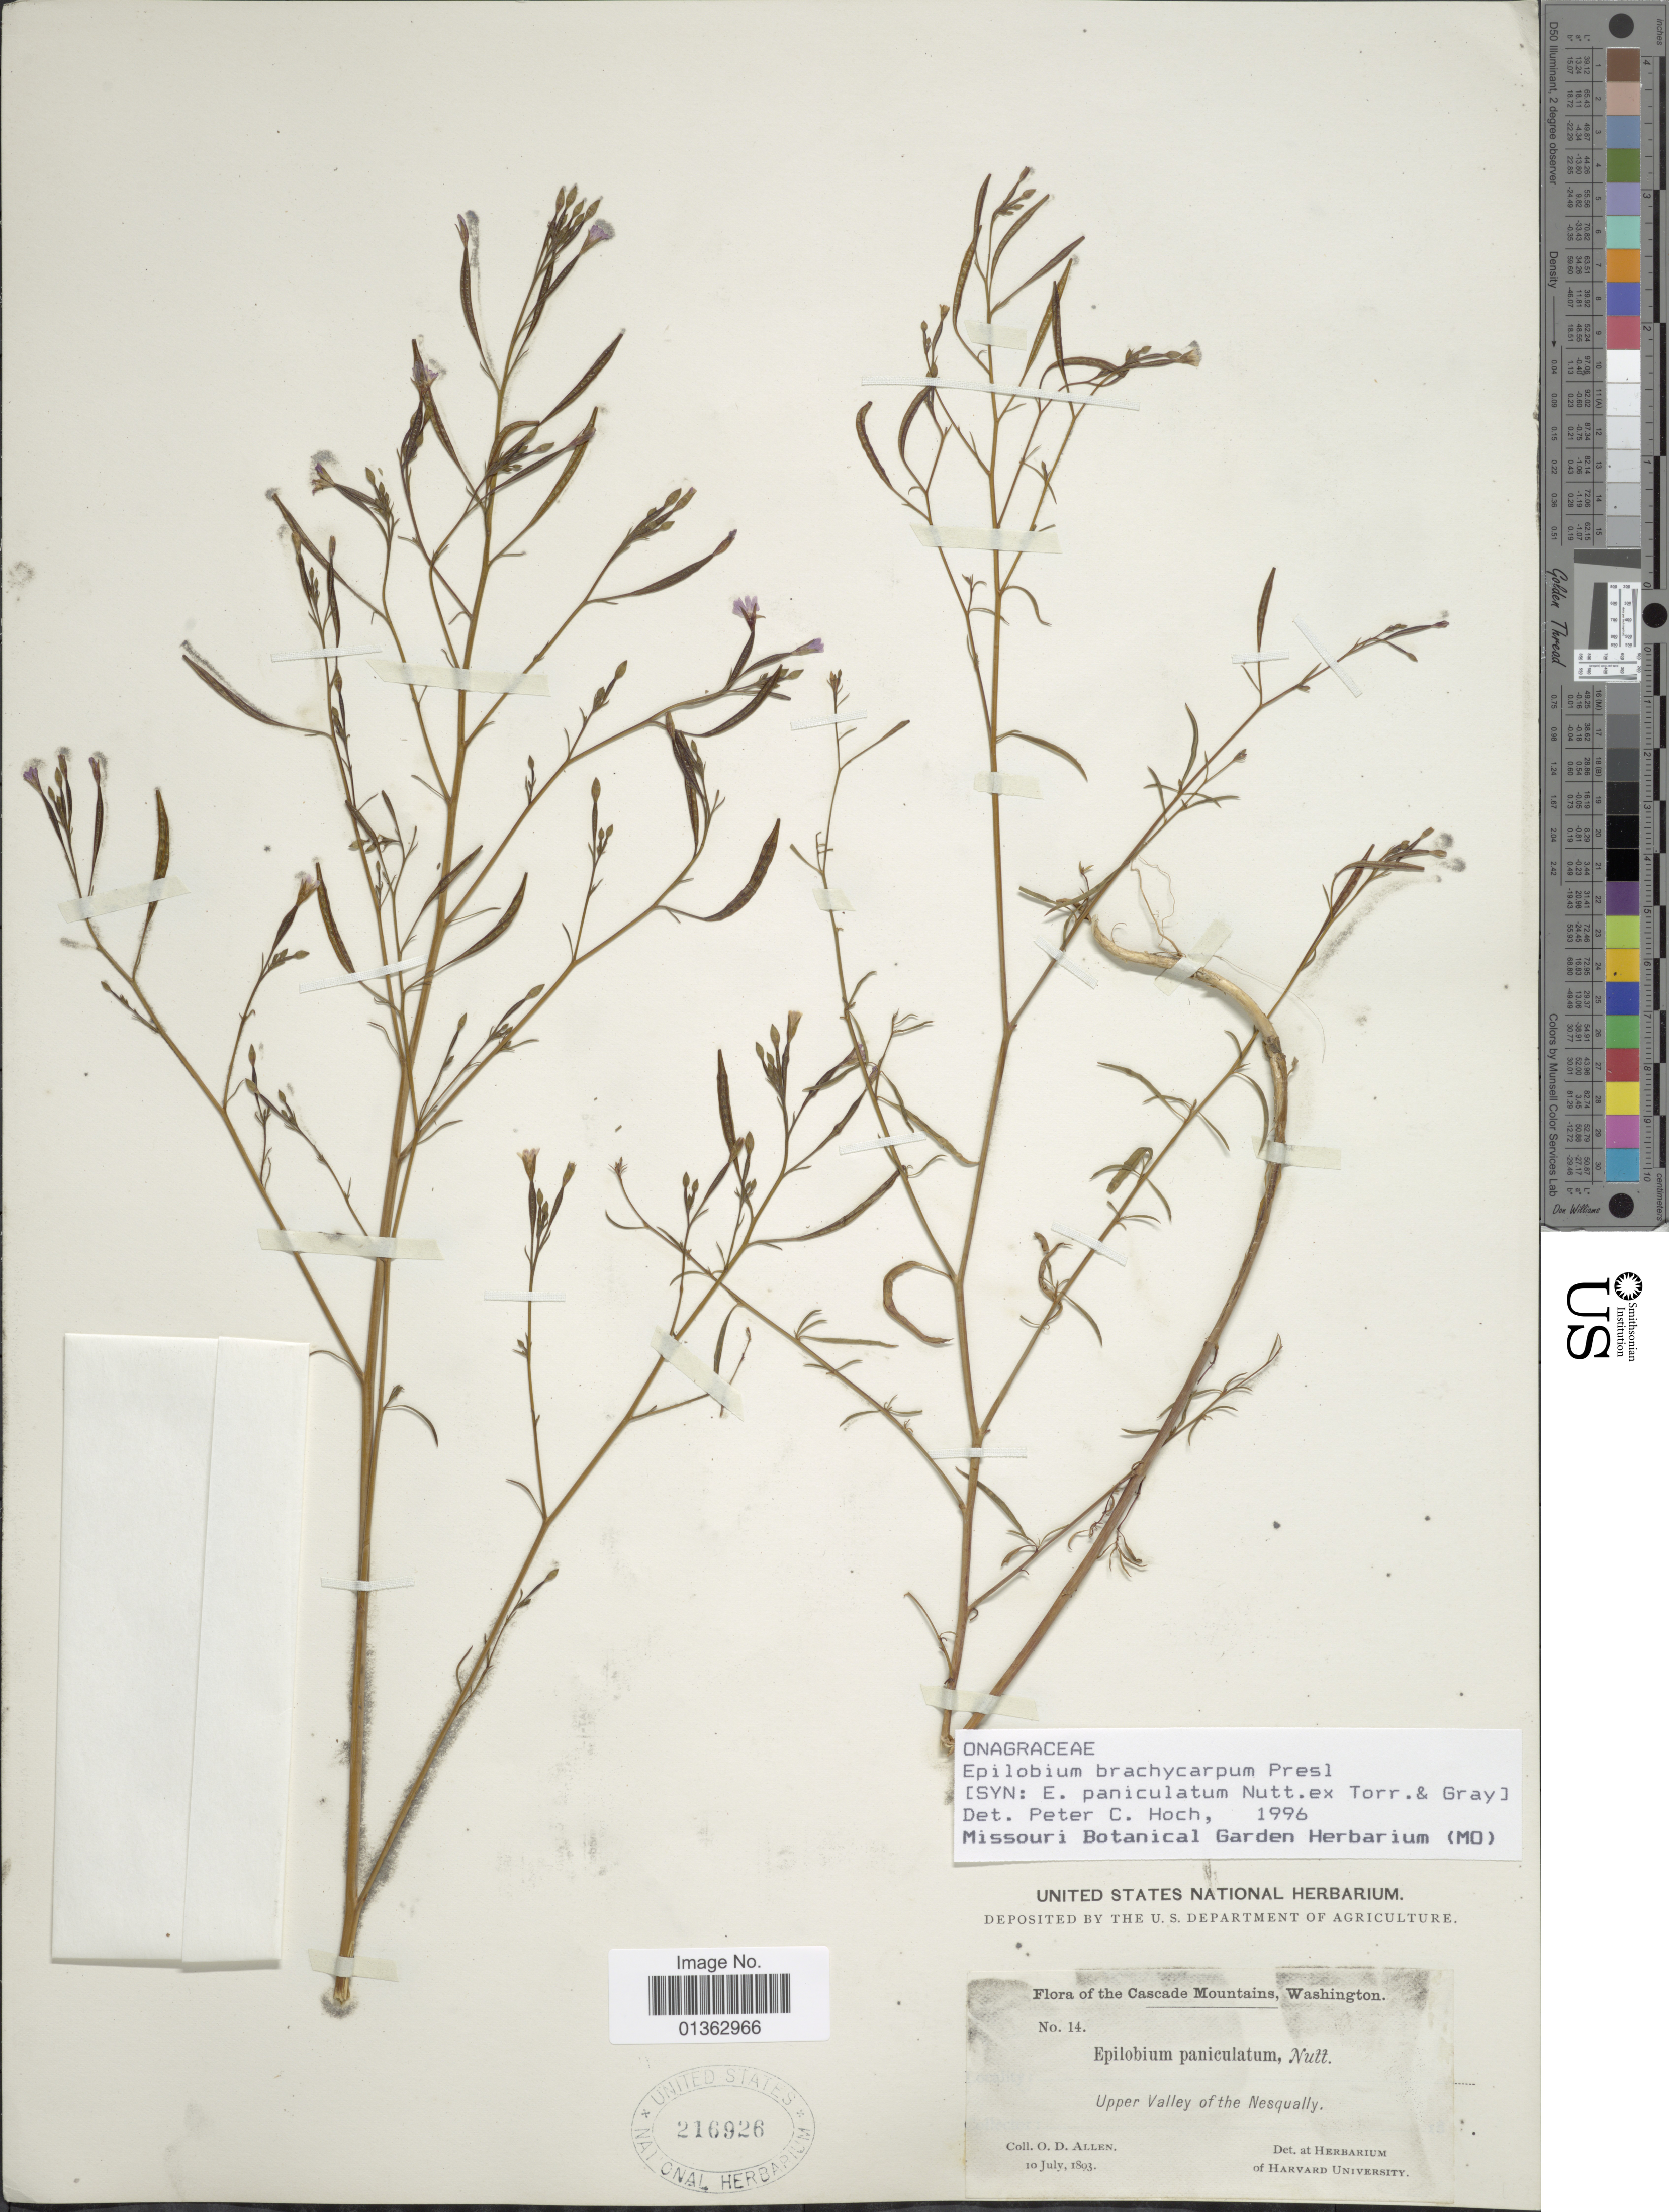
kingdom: Plantae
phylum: Tracheophyta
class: Magnoliopsida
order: Myrtales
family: Onagraceae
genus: Epilobium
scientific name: Epilobium brachycarpum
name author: C. Presl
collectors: O. D. Allen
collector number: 14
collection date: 1893-07-10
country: United States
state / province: Washington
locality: Cascade Mountains. Upper Valley of the Nesqually.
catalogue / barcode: US 216926